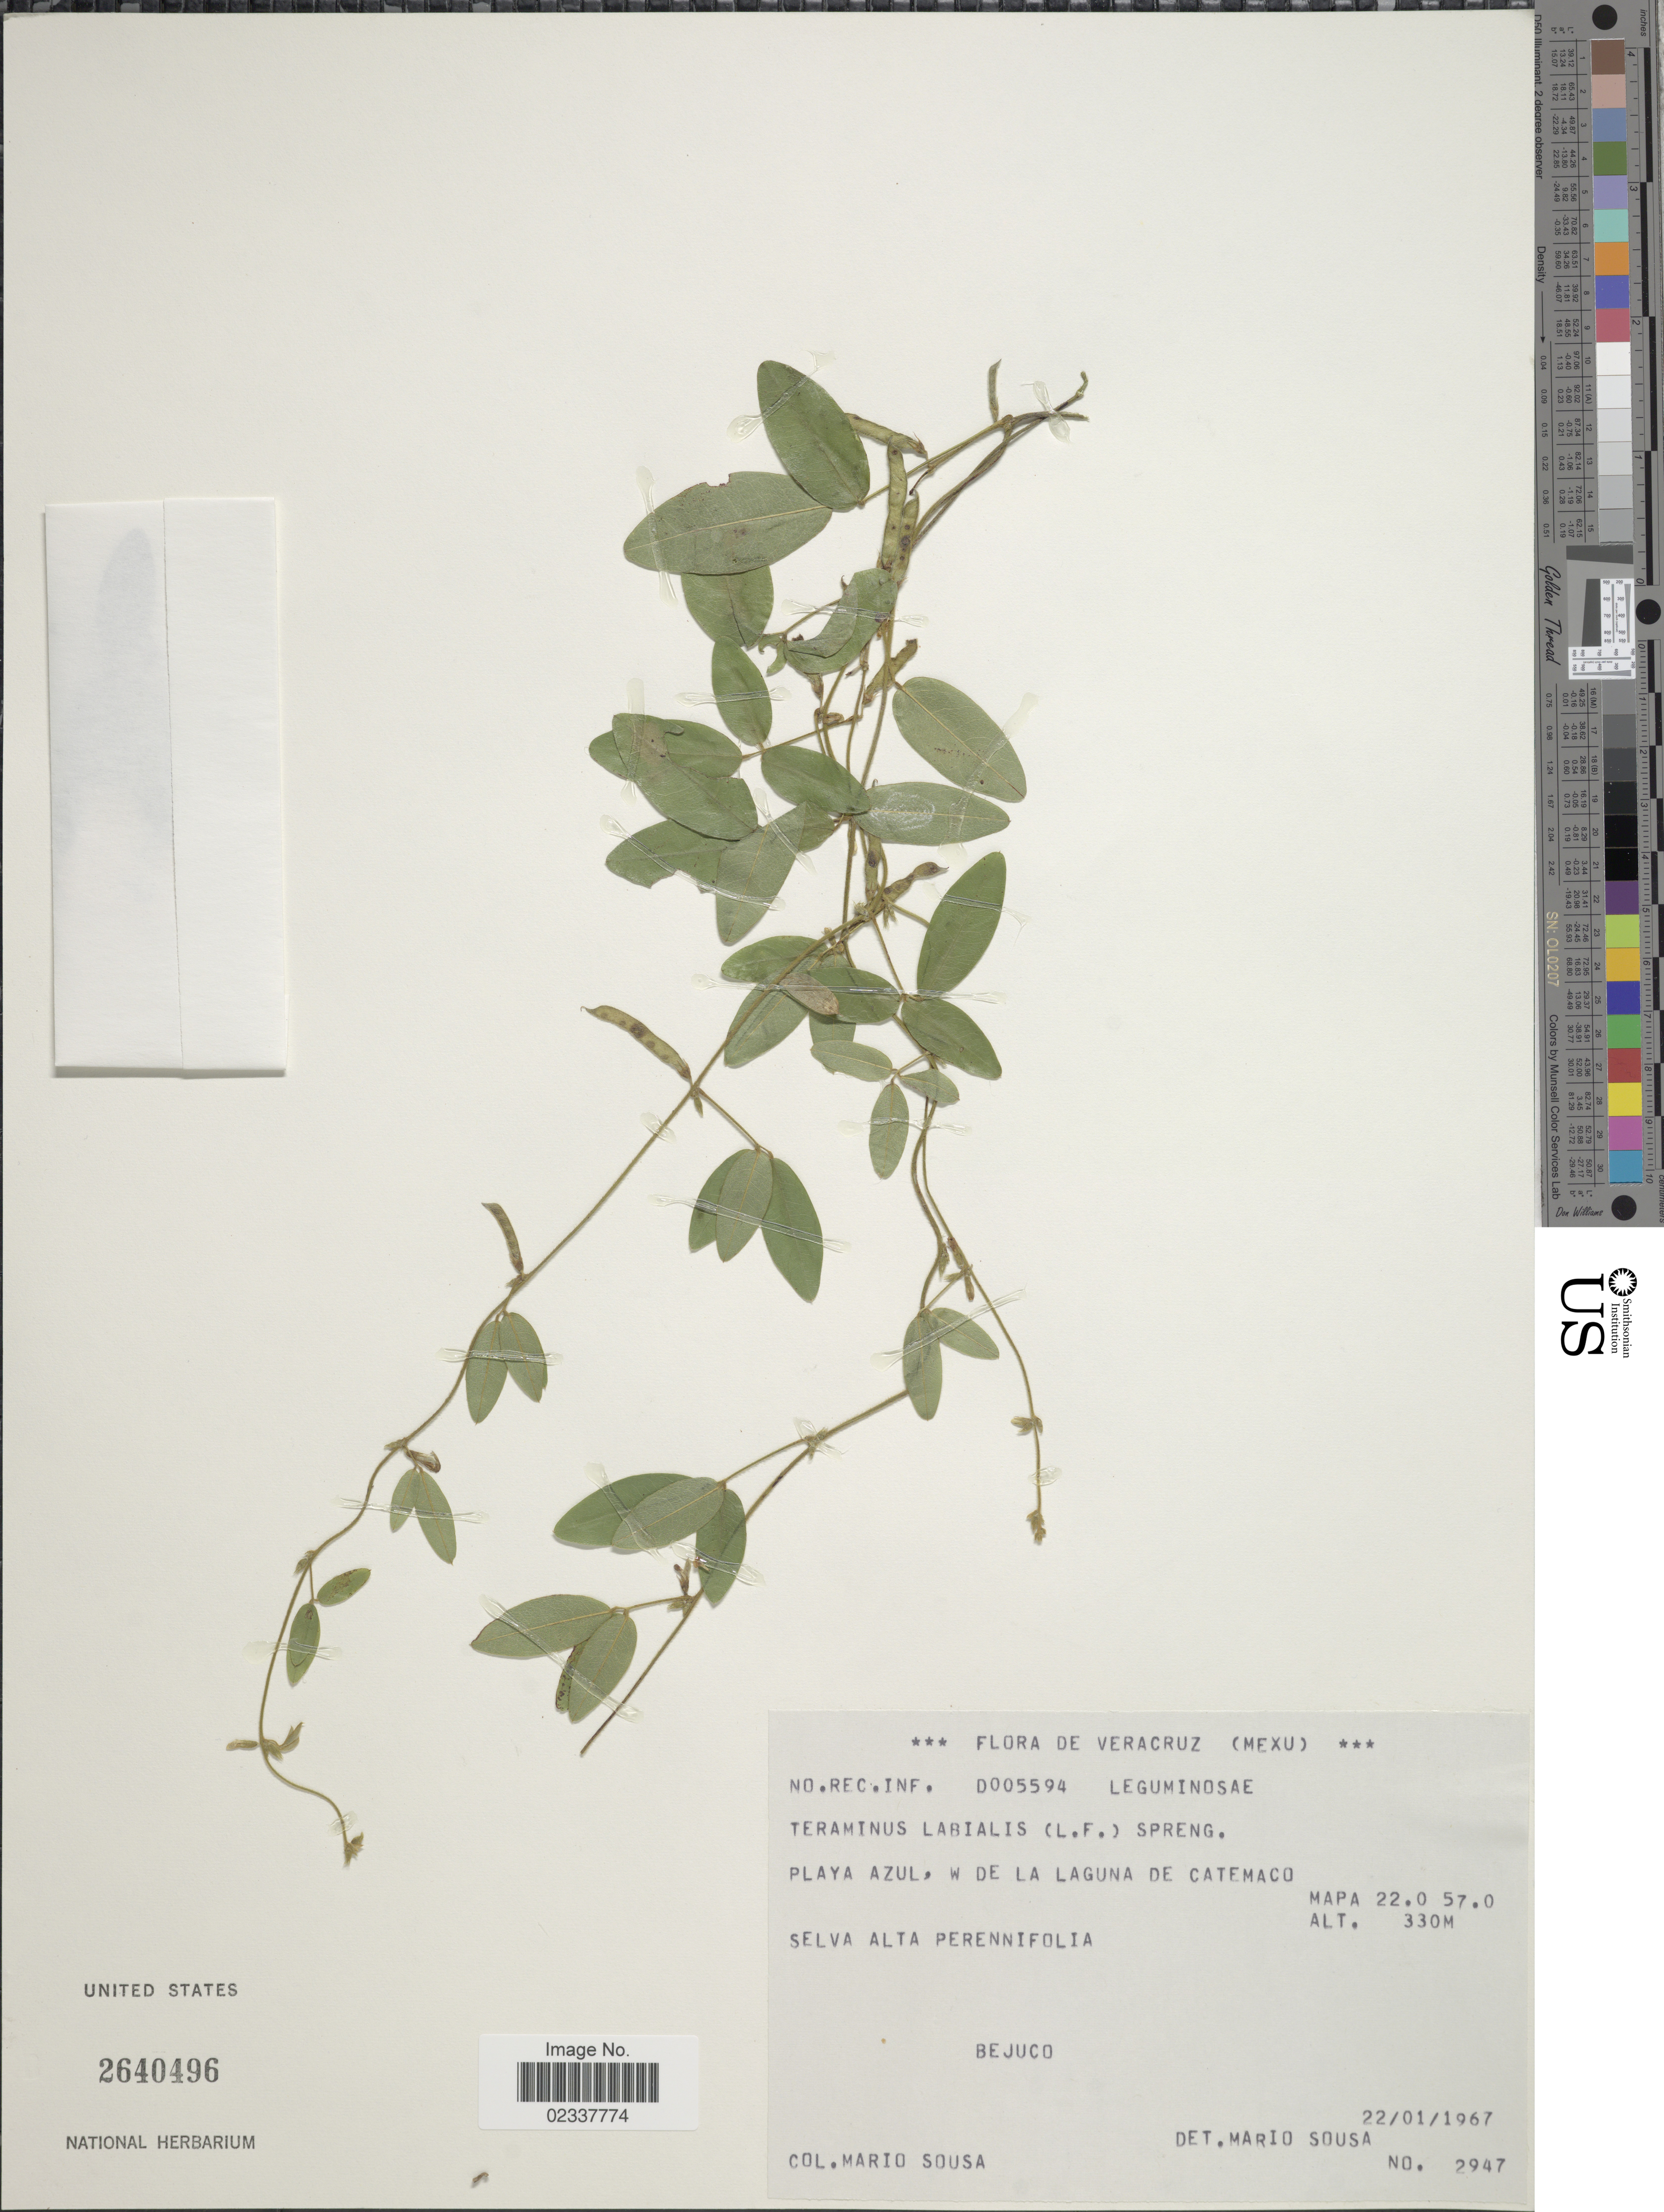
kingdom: Plantae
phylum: Tracheophyta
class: Magnoliopsida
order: Fabales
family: Fabaceae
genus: Teramnus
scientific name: Teramnus labialis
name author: (L. f.) Spreng.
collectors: M. Sousa S.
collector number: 2947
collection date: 1967-01-22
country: Mexico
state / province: Veracruz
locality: Veracruz (Mexu), Playa Azul, W de la Laguna de Catemaco, Bejuco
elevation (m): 330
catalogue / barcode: US 2640496